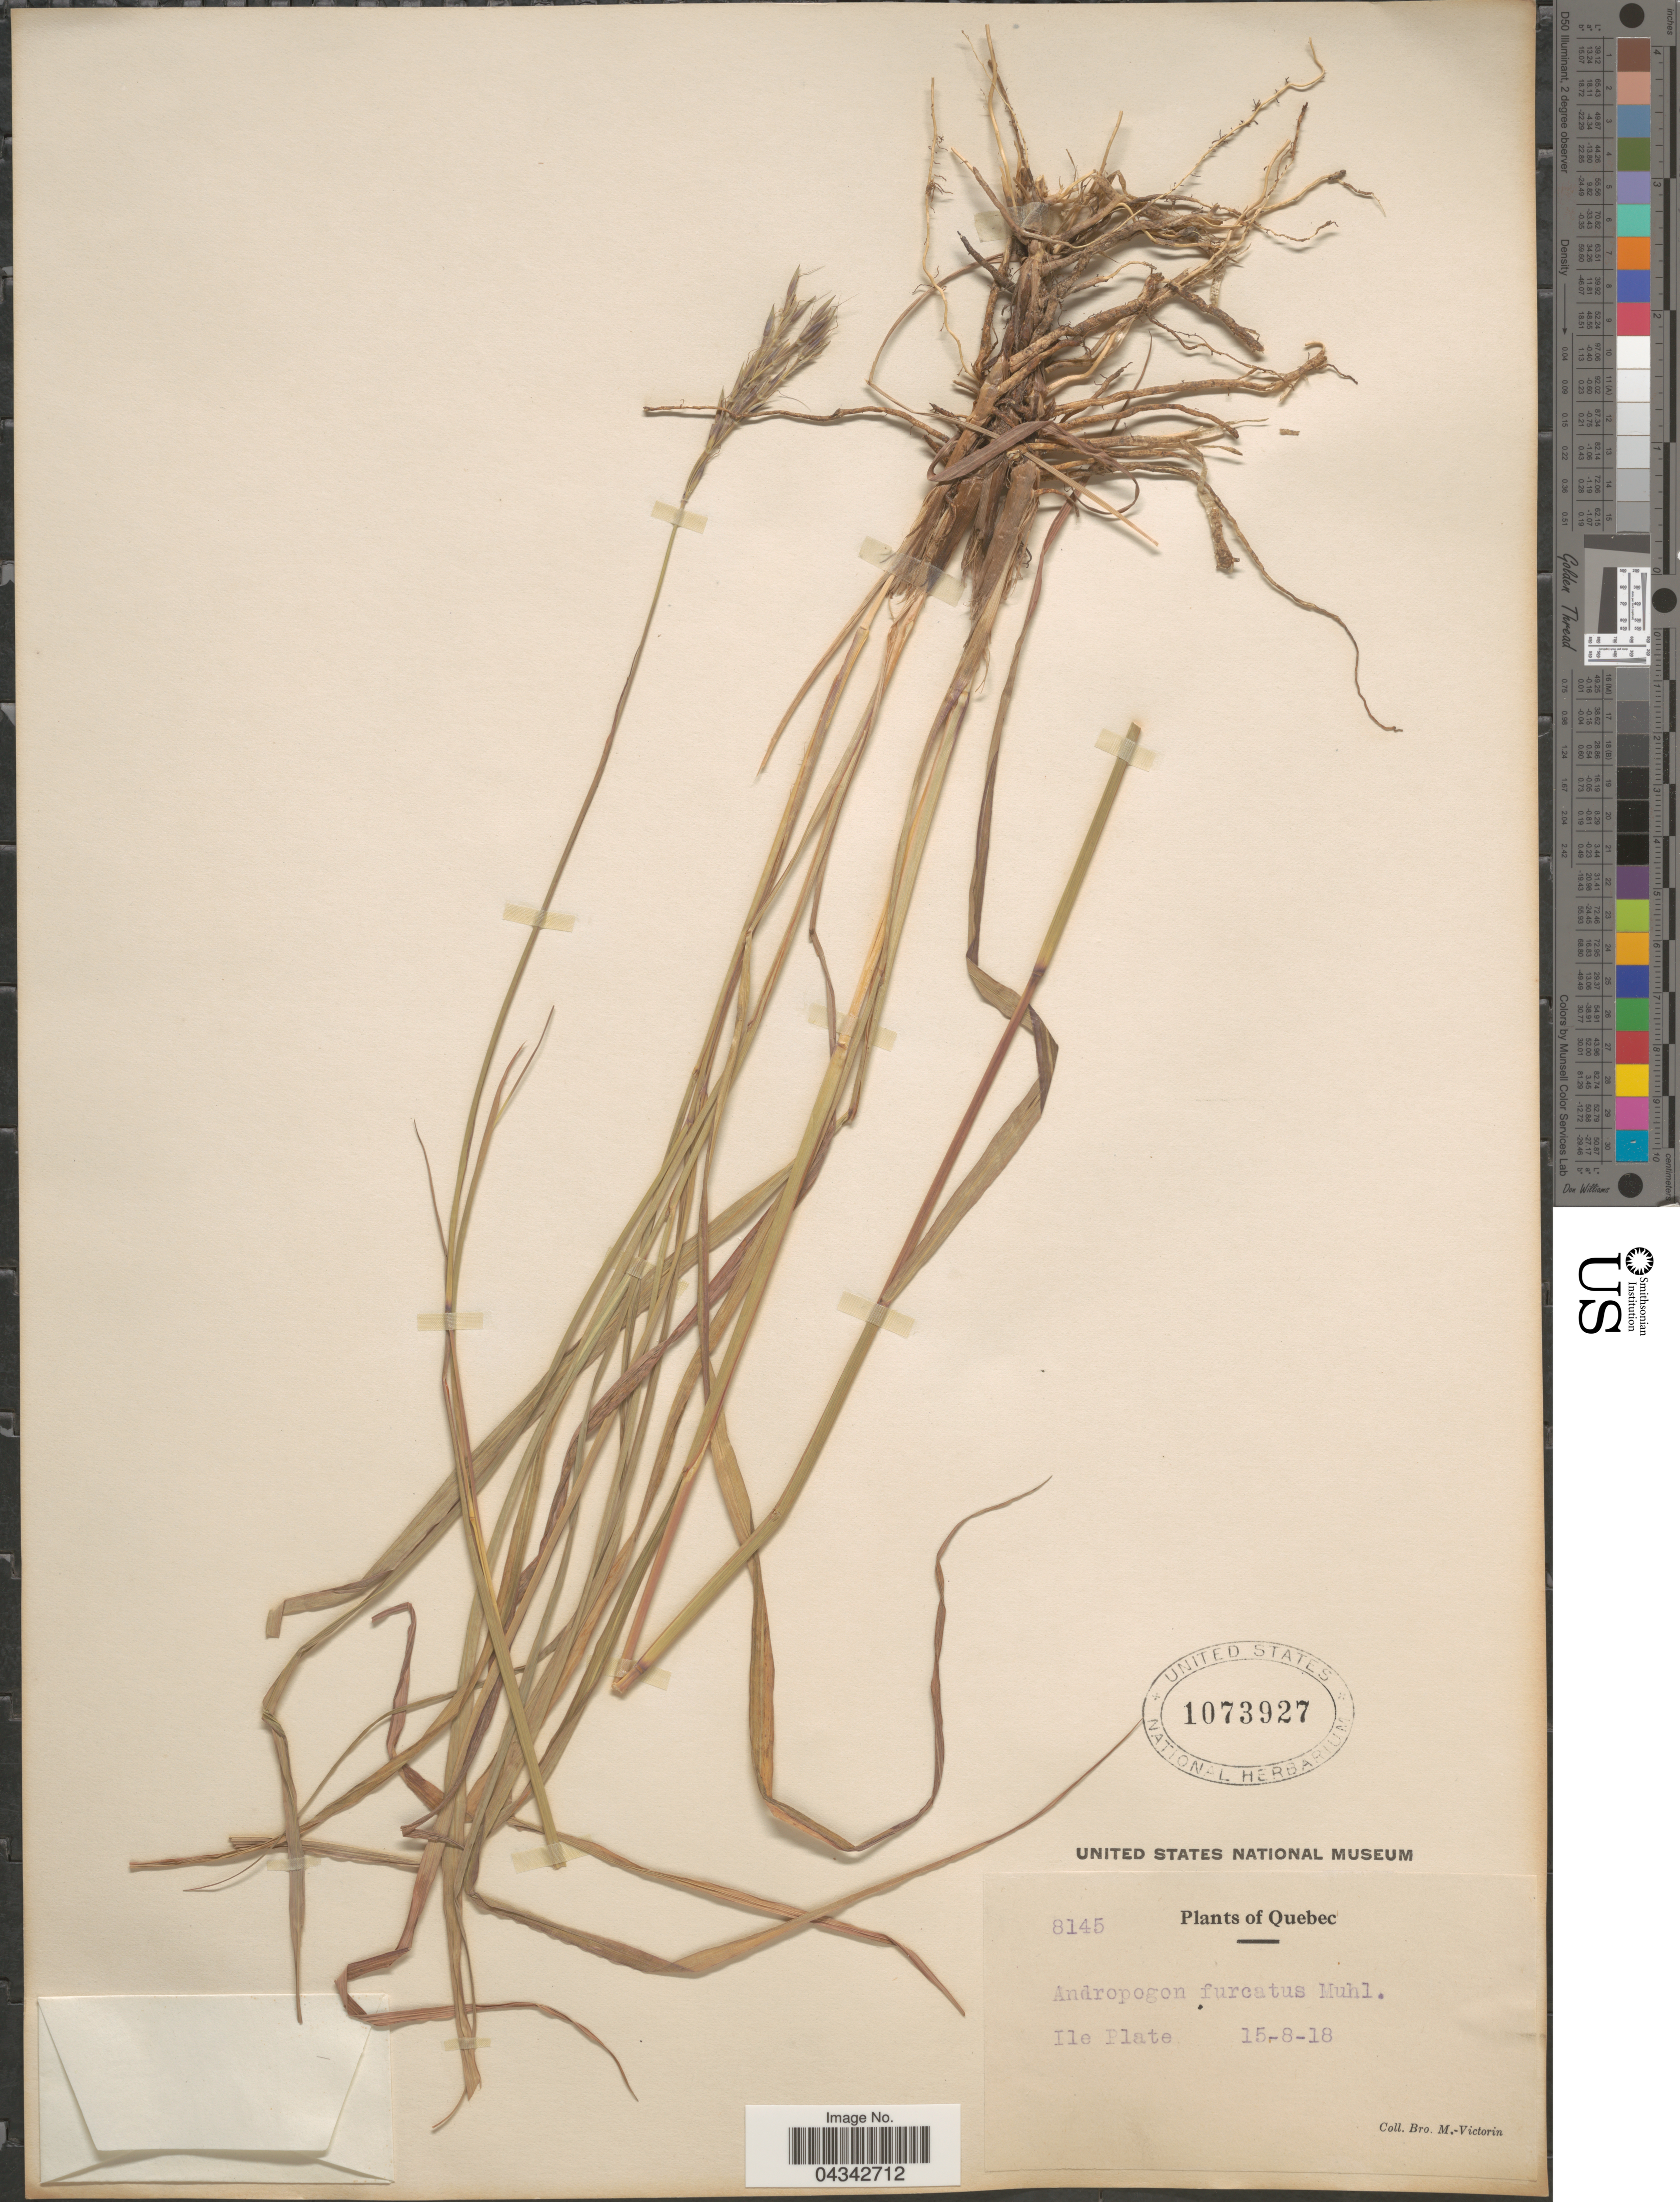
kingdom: Plantae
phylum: Tracheophyta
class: Liliopsida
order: Poales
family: Poaceae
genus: Andropogon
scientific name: Andropogon gerardii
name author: Vitman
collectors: Fr. Marie-Victorin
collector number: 8145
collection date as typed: Transcribed d/m/y: 15/8/18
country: Canada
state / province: Quebec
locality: Ile Plate.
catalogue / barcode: US 1073927